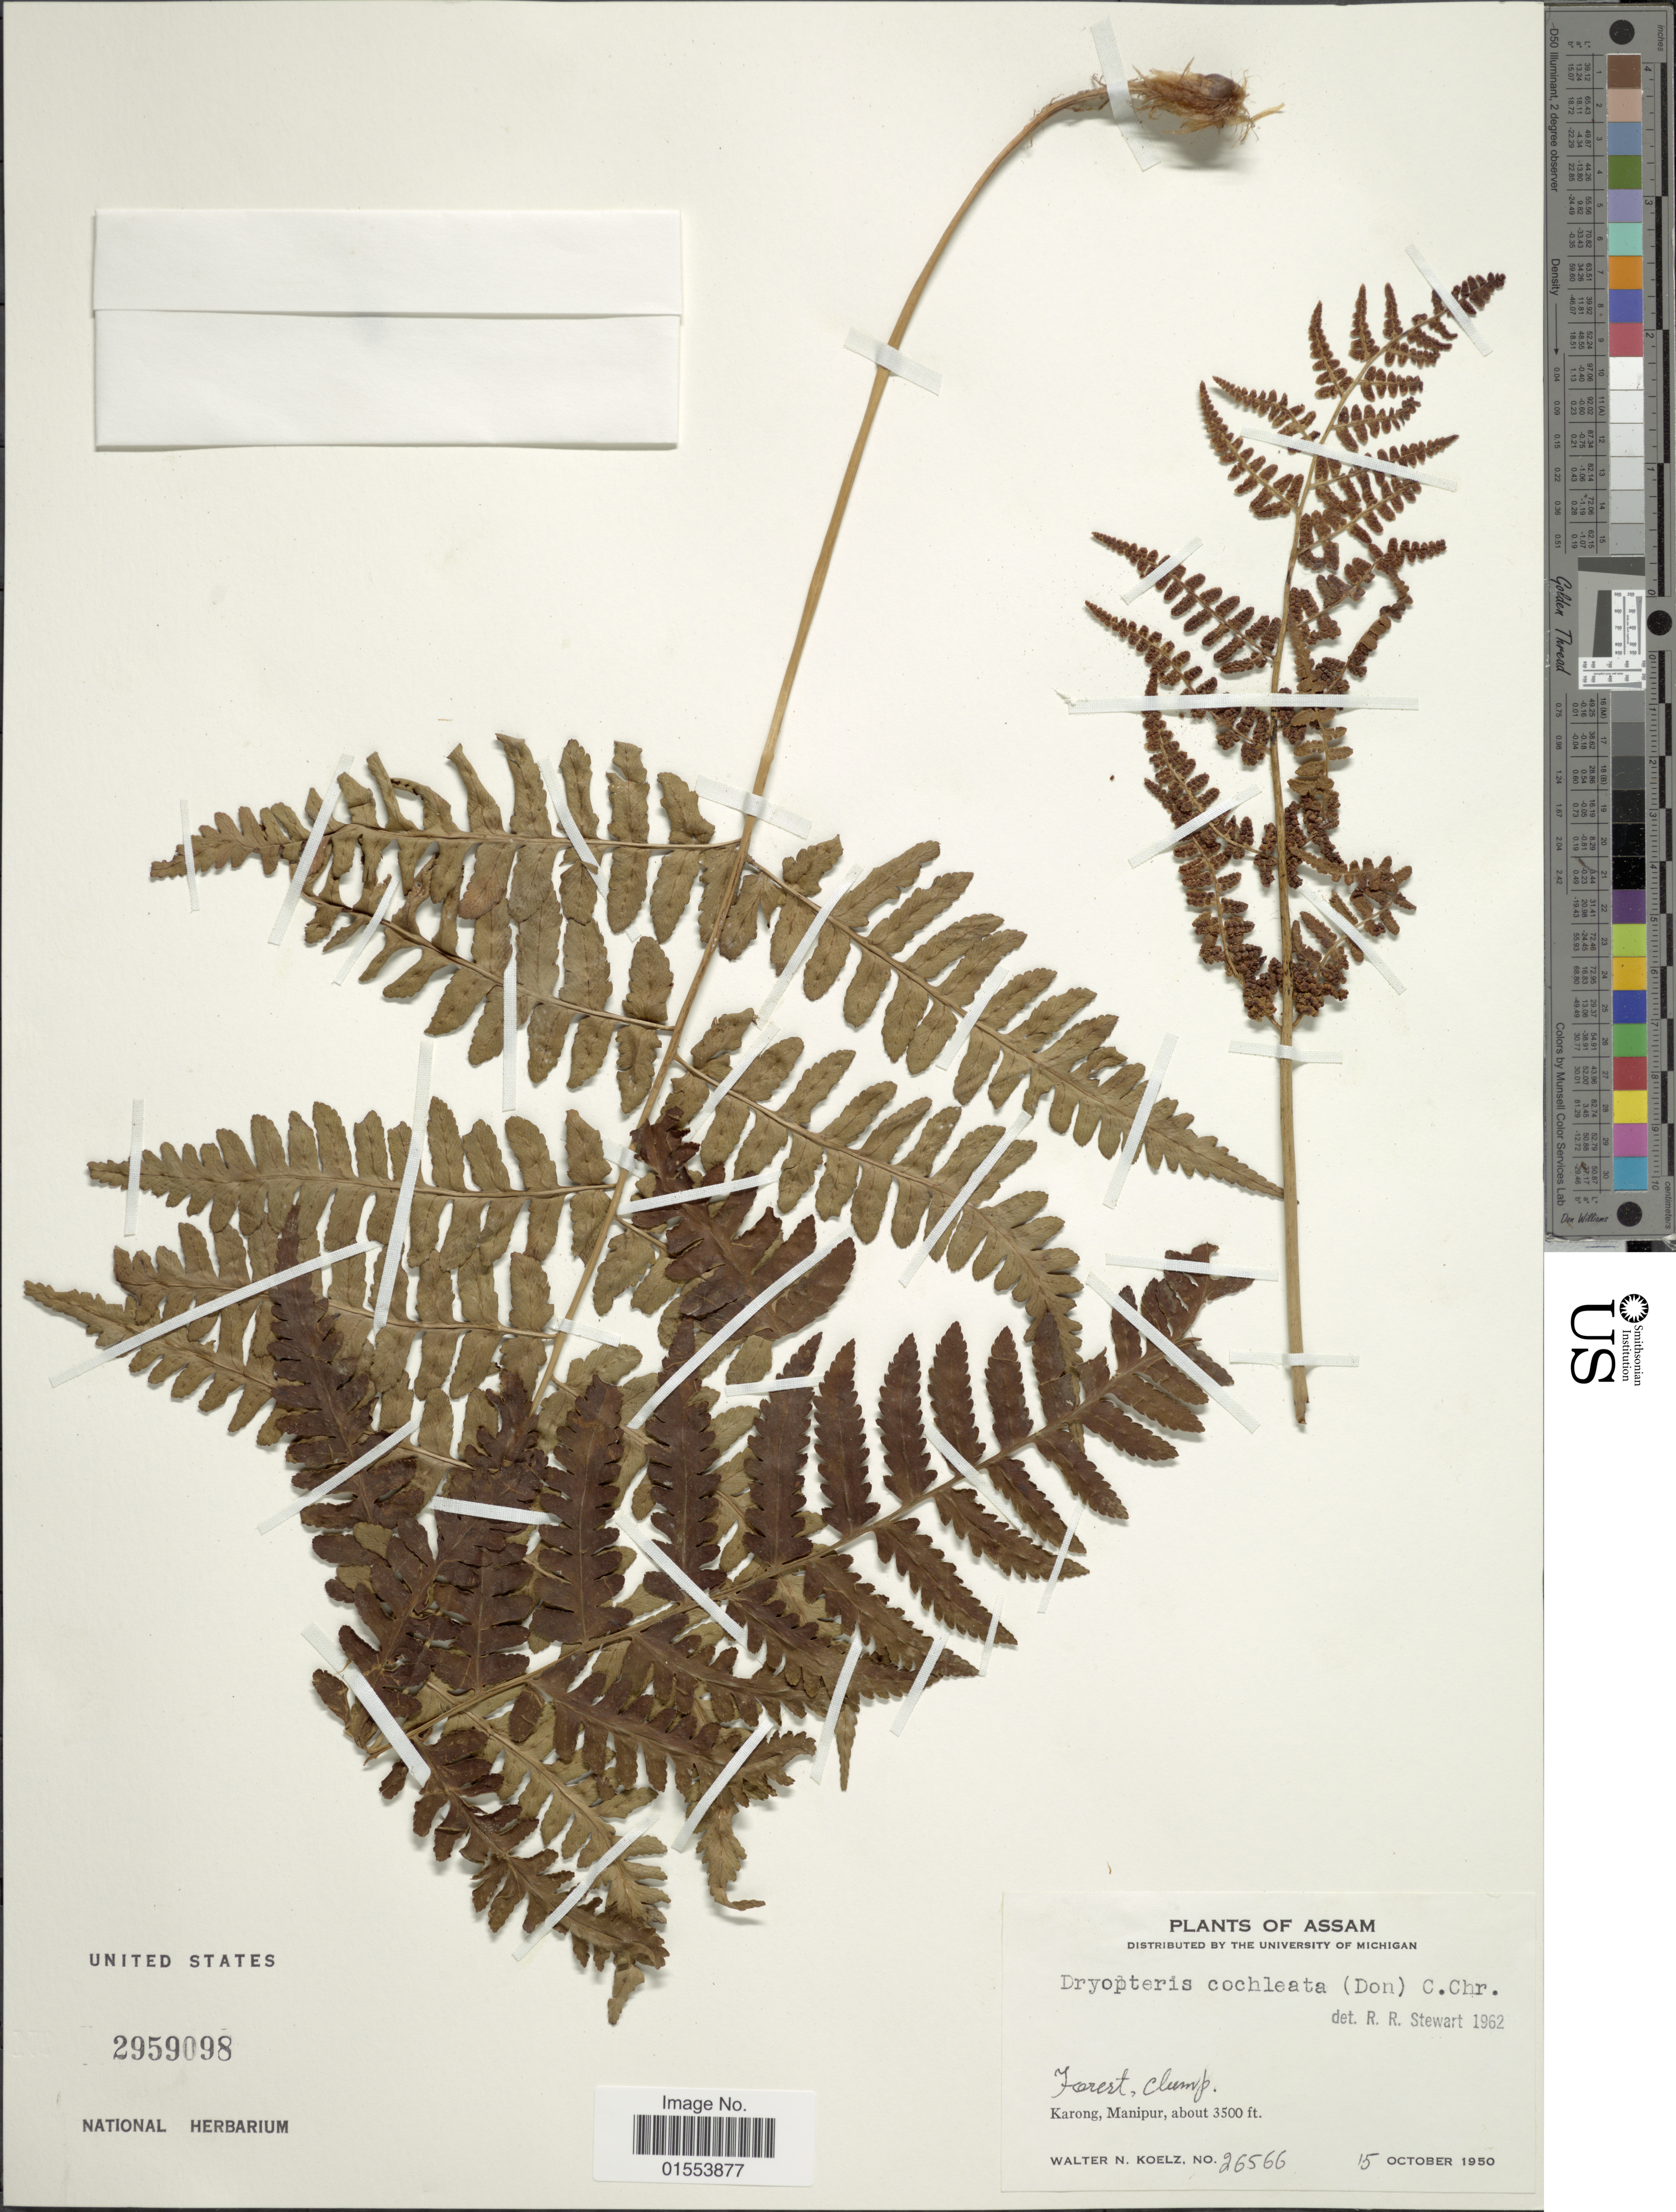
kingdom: Plantae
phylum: Tracheophyta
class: Polypodiopsida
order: Polypodiales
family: Dryopteridaceae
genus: Dryopteris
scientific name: Dryopteris cochleata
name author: (D. Don) C. Chr.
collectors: W. N. Koelz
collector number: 26566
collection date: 1950-10-15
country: India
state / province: Manipur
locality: Assam, Karong, Manipur.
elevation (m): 1067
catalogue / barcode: US 2959098